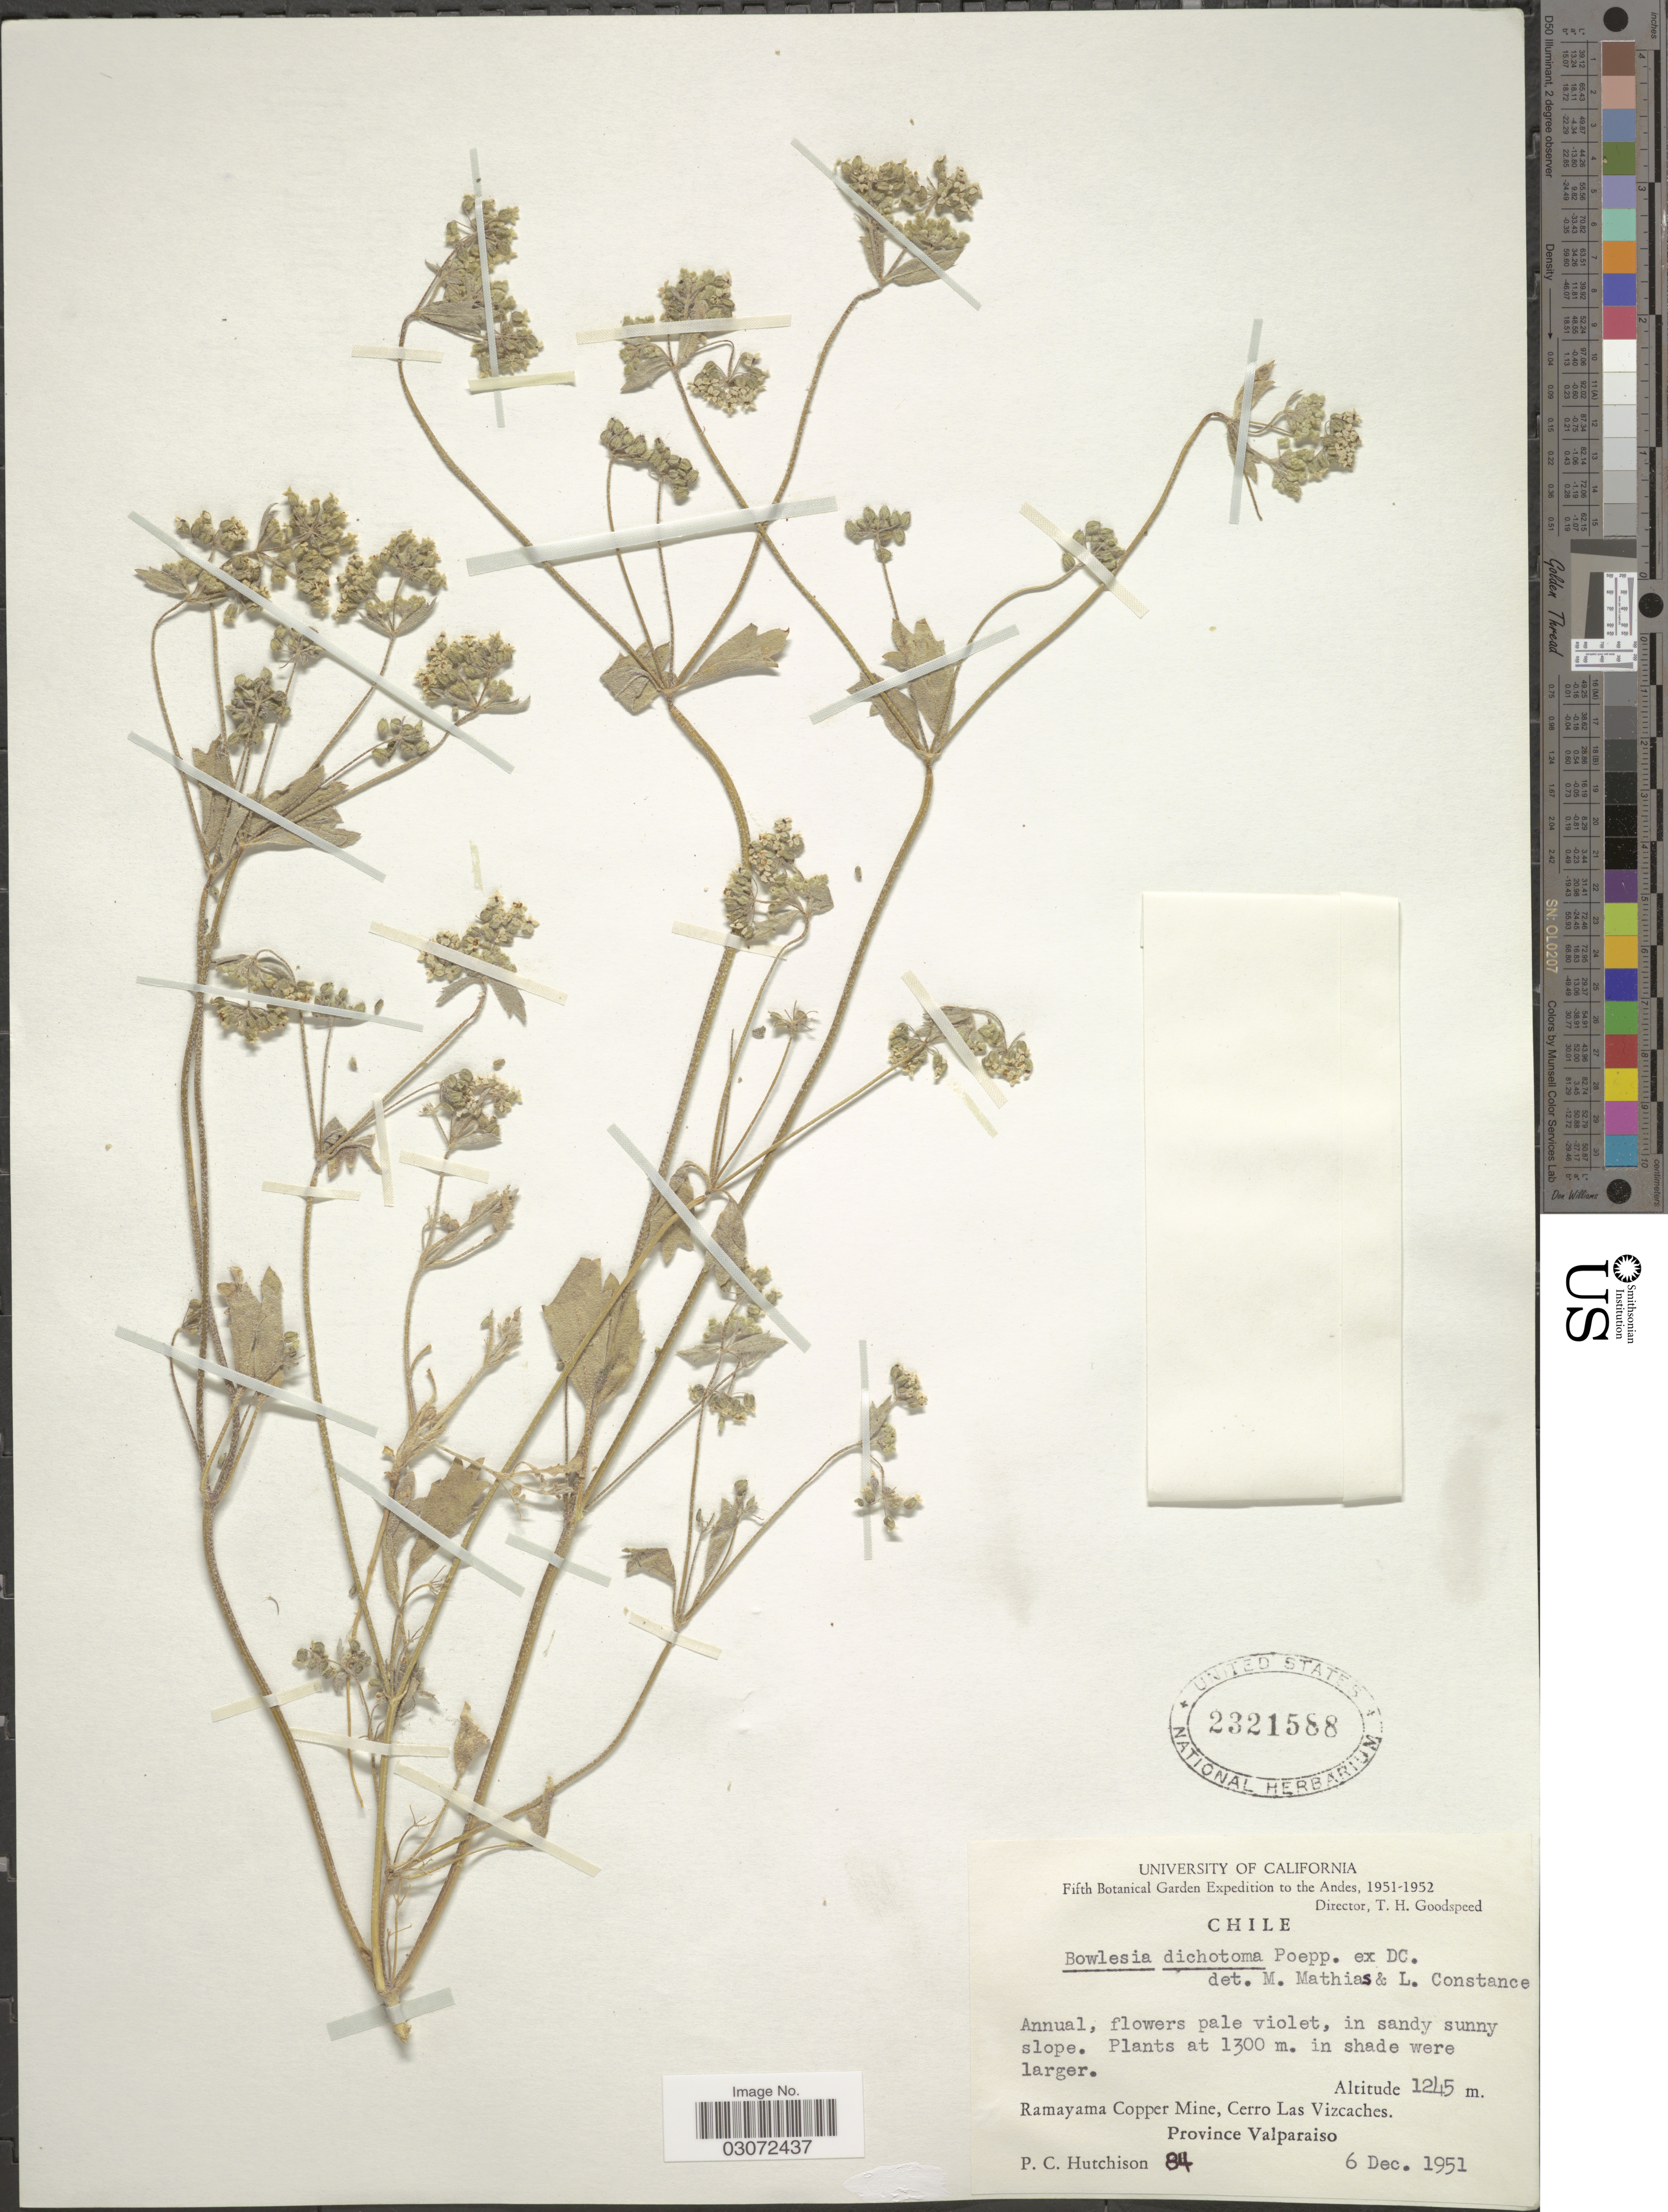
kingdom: Plantae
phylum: Tracheophyta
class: Magnoliopsida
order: Apiales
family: Apiaceae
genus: Homalocarpus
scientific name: Homalocarpus dichotomus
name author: (Poepp. ex DC.) Mathias & Constance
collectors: P. C. Hutchison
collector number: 84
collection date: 1951-12-06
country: Chile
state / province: Valparaíso (V)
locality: Ramayama Copper Mine, Cerro Las Vizcaches. Province Valparaiso.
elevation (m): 1245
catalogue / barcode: US 2321588